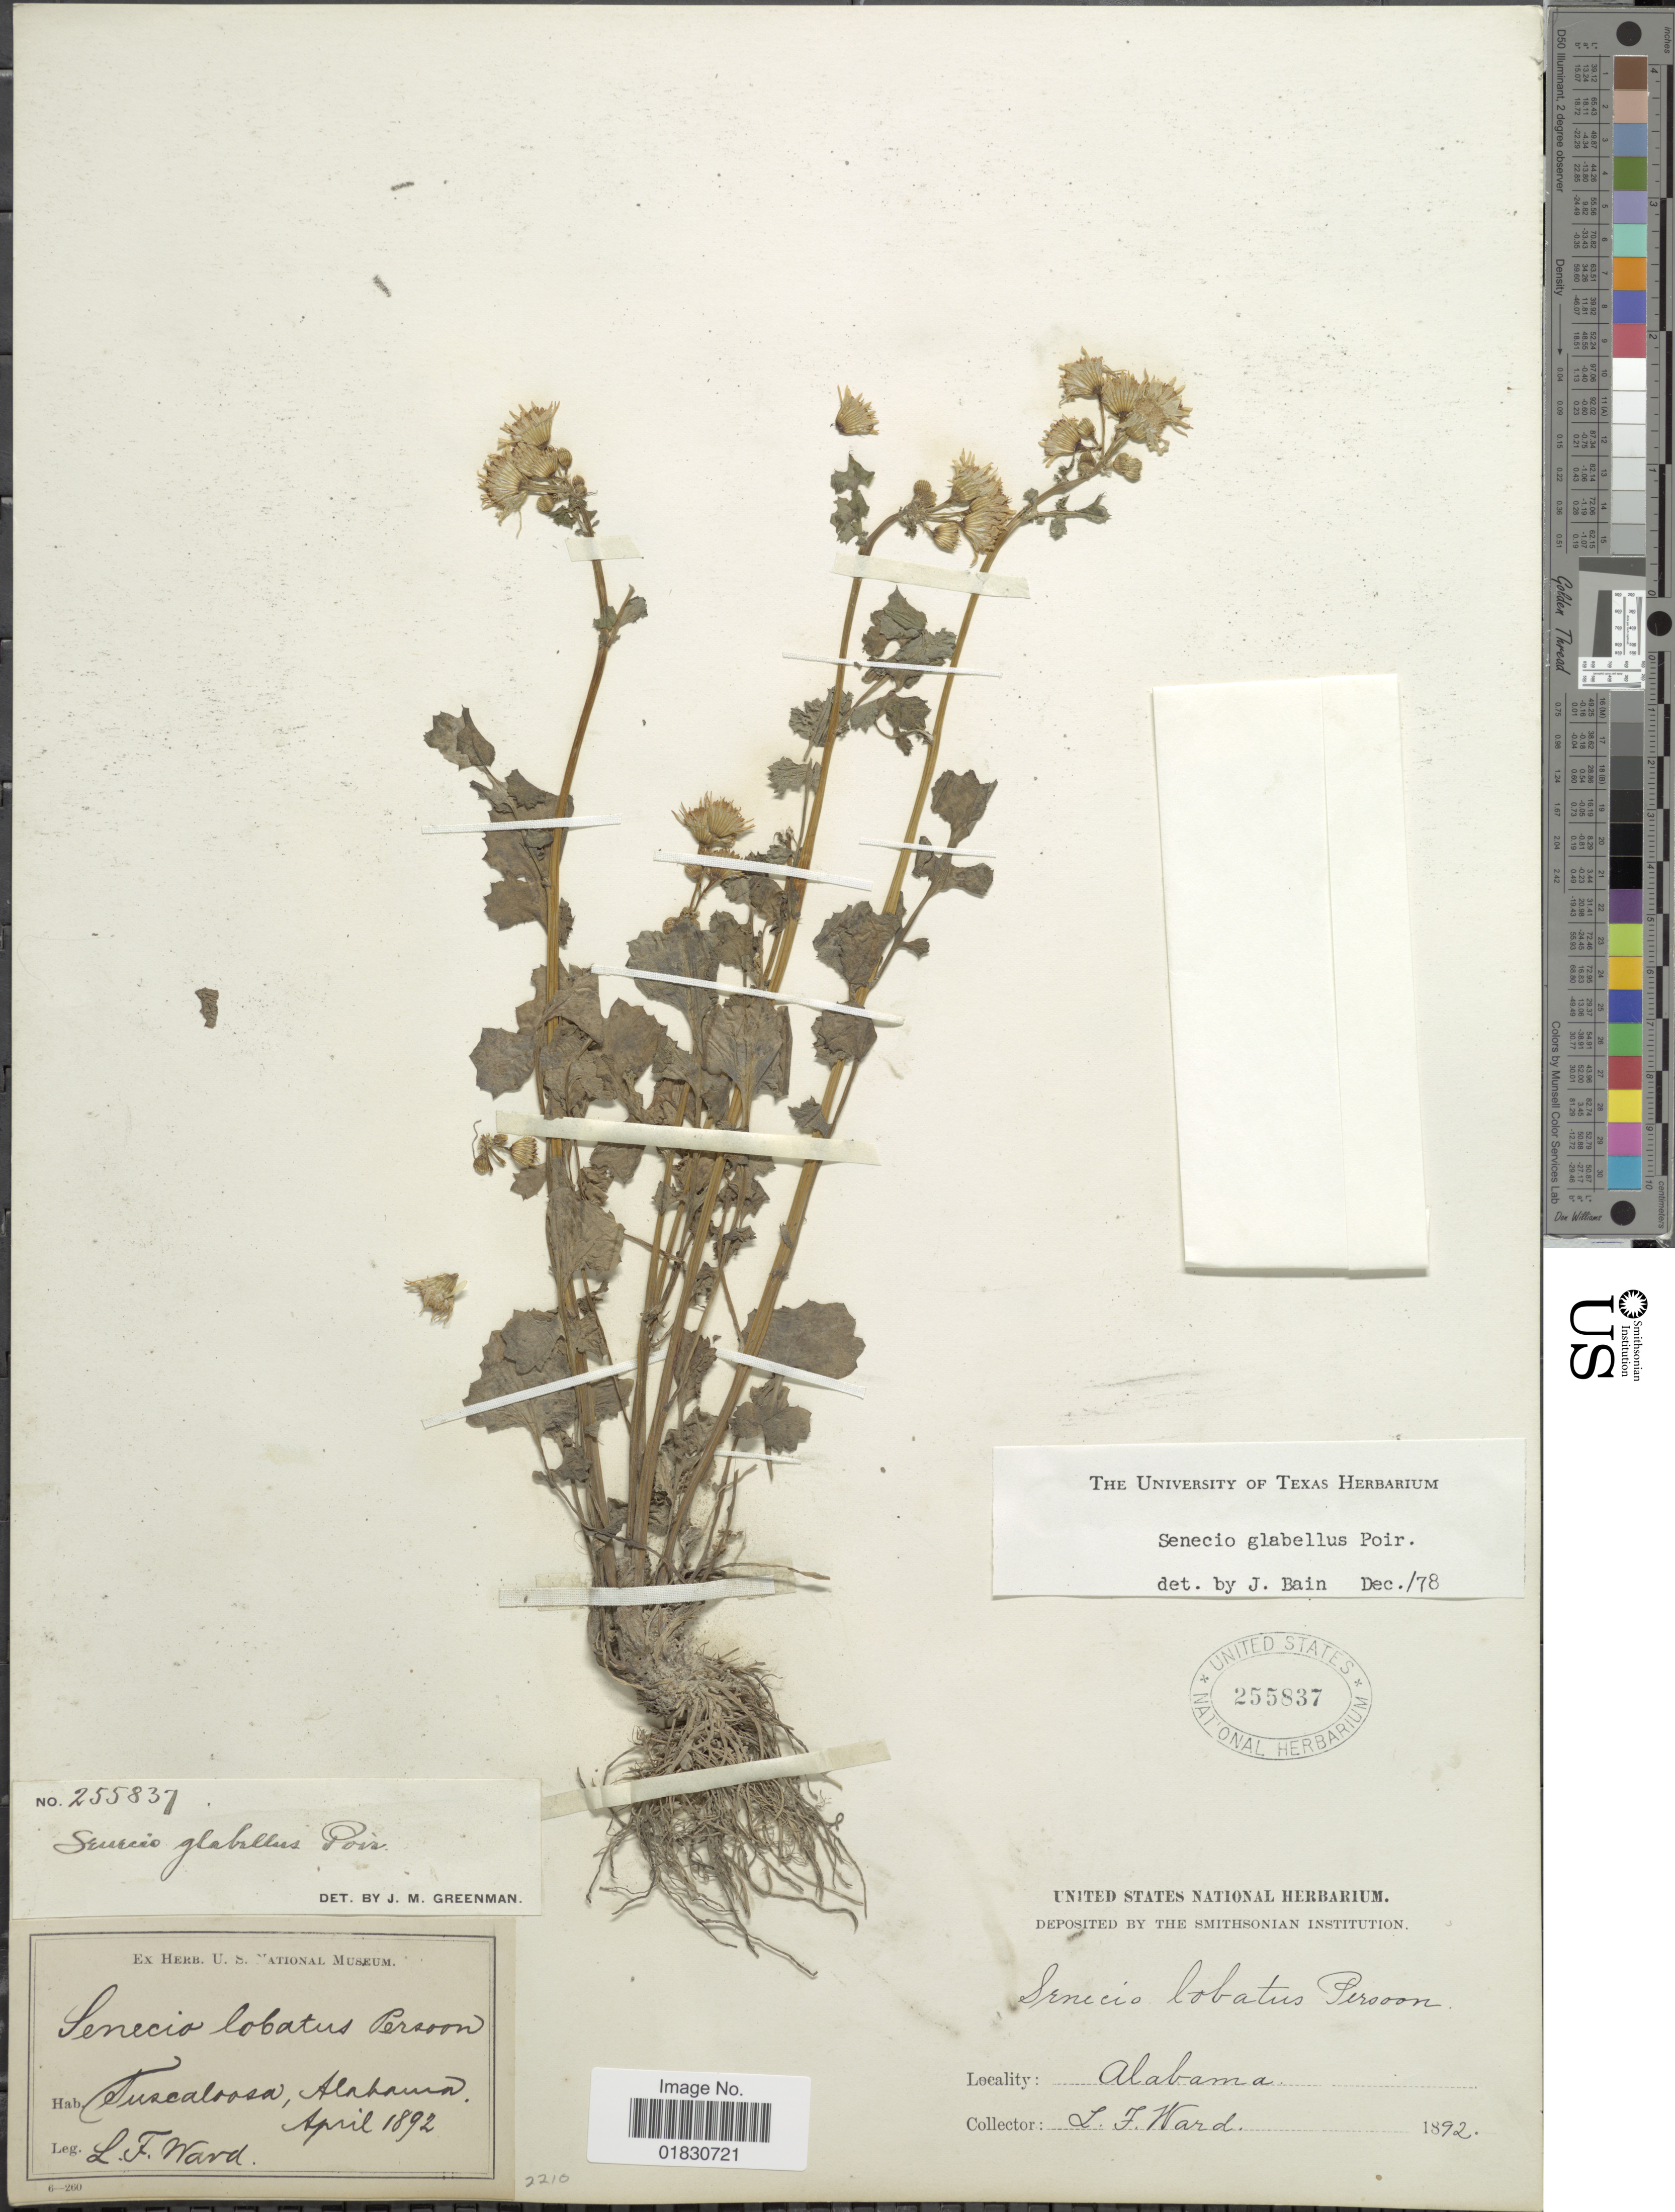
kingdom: Plantae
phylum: Tracheophyta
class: Magnoliopsida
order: Asterales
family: Asteraceae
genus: Packera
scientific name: Packera glabella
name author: (Poir.) C. Jeffrey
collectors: L. Ward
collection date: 1892-04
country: United States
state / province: Alabama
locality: Tuscaloosa, Alabama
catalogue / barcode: US 255837